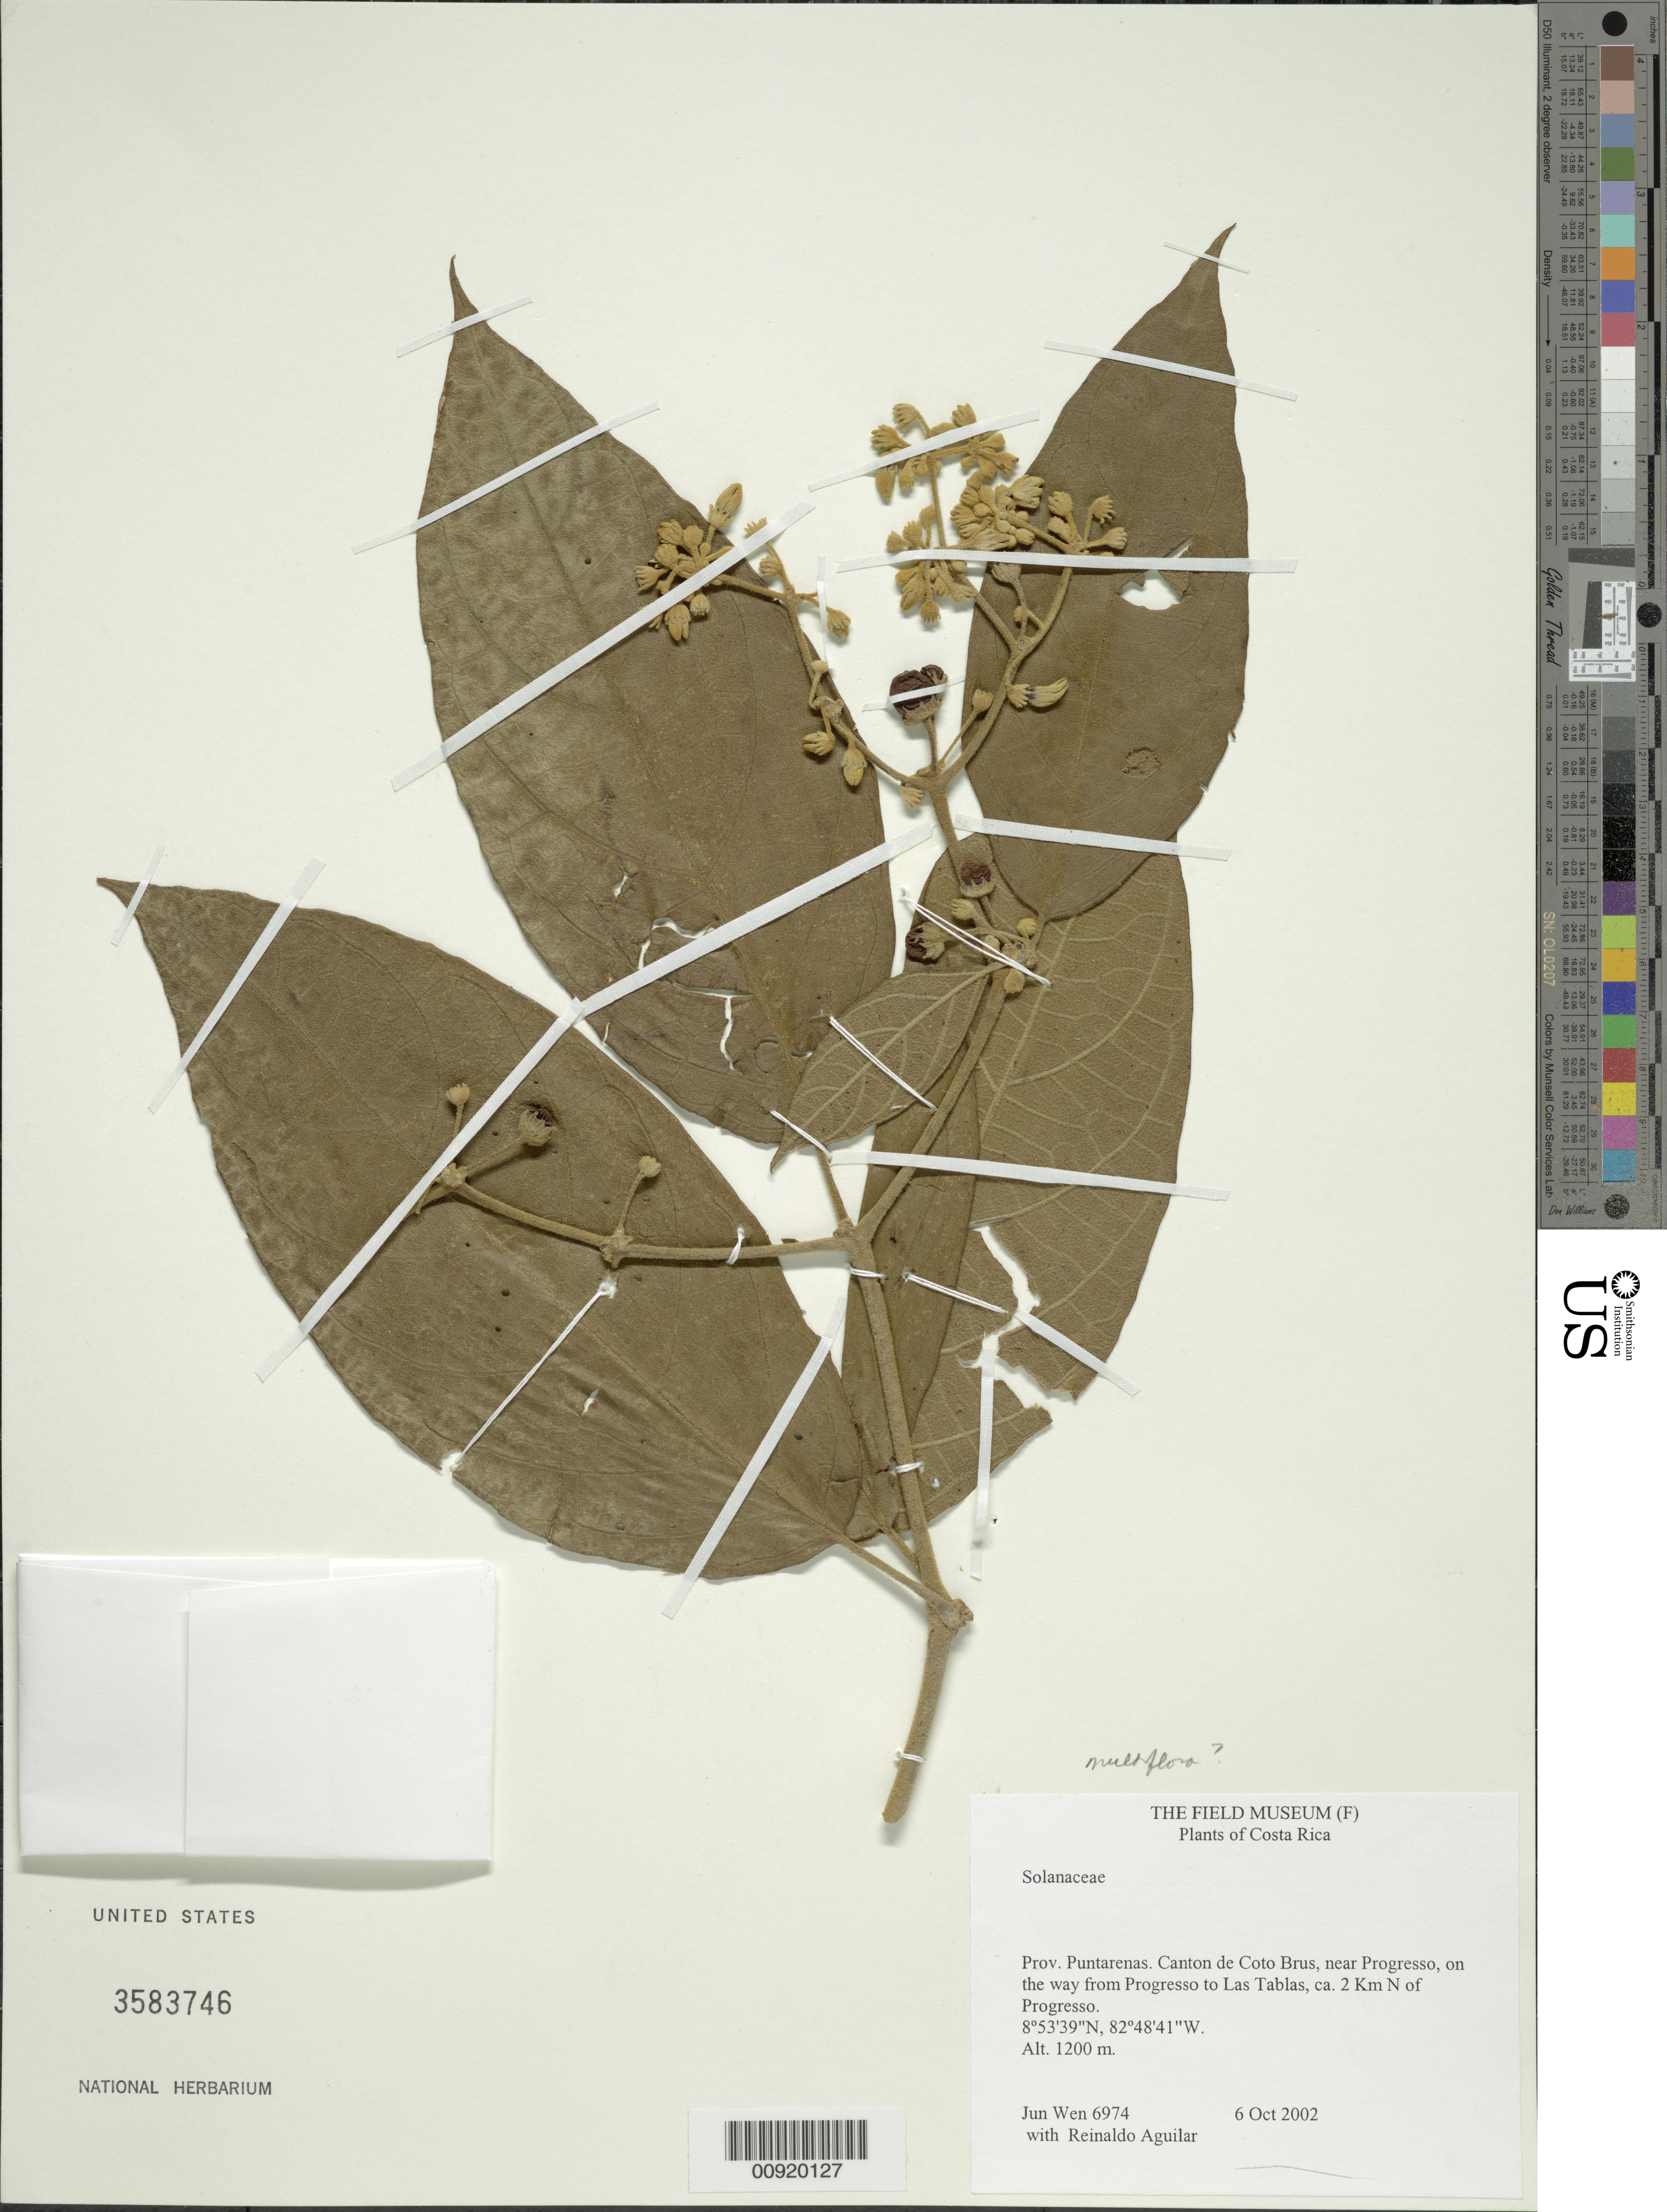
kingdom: Plantae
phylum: Tracheophyta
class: Magnoliopsida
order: Solanales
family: Solanaceae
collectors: J. Wen & R. Aguilar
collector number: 6974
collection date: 2002-10-06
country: Costa Rica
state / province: Puntarenas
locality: Canton de Coto Brus, near Progresso, on the way from Progresso to Las Tablas, ca. 2 km N of Progresso.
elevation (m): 1200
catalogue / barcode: US 3583746